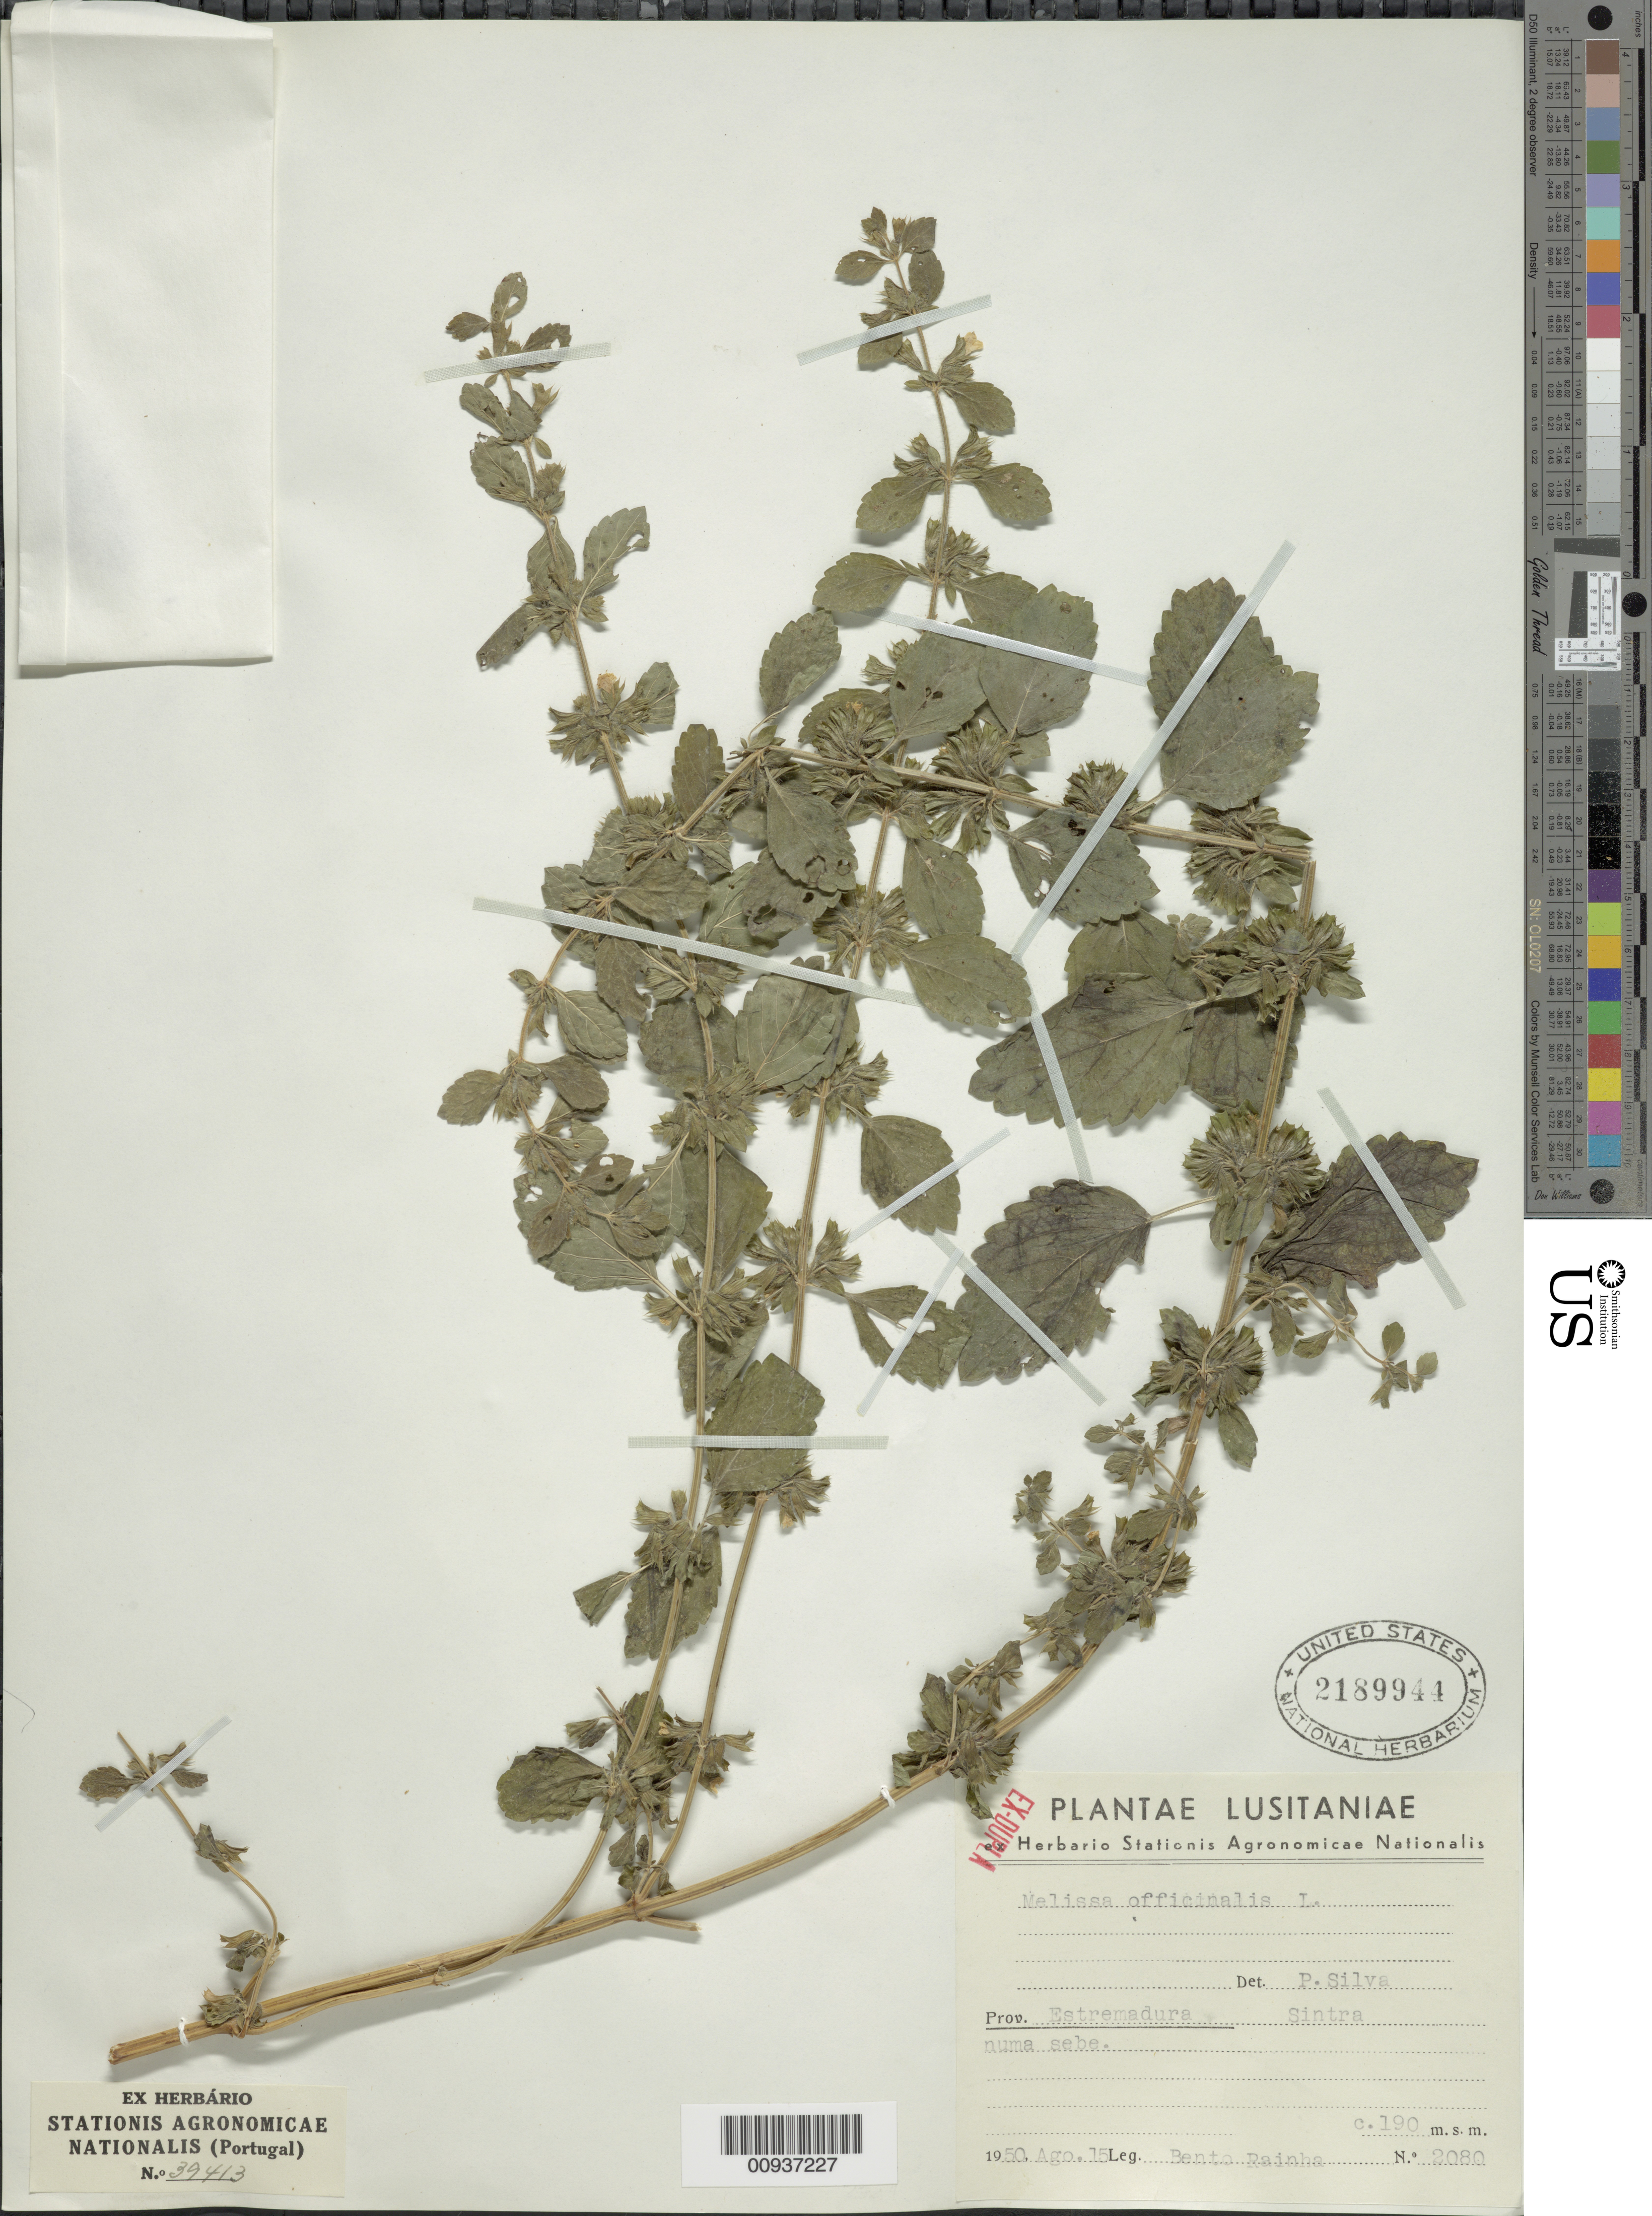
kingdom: Plantae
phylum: Tracheophyta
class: Magnoliopsida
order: Lamiales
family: Lamiaceae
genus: Melissa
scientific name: Melissa officinalis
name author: L.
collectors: B. Rainha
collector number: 2080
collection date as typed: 15 Aug 1950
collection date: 1950-08-15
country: Portugal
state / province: Lisboa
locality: Estremadura Sintra numa sebe.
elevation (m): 190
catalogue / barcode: US 2189944